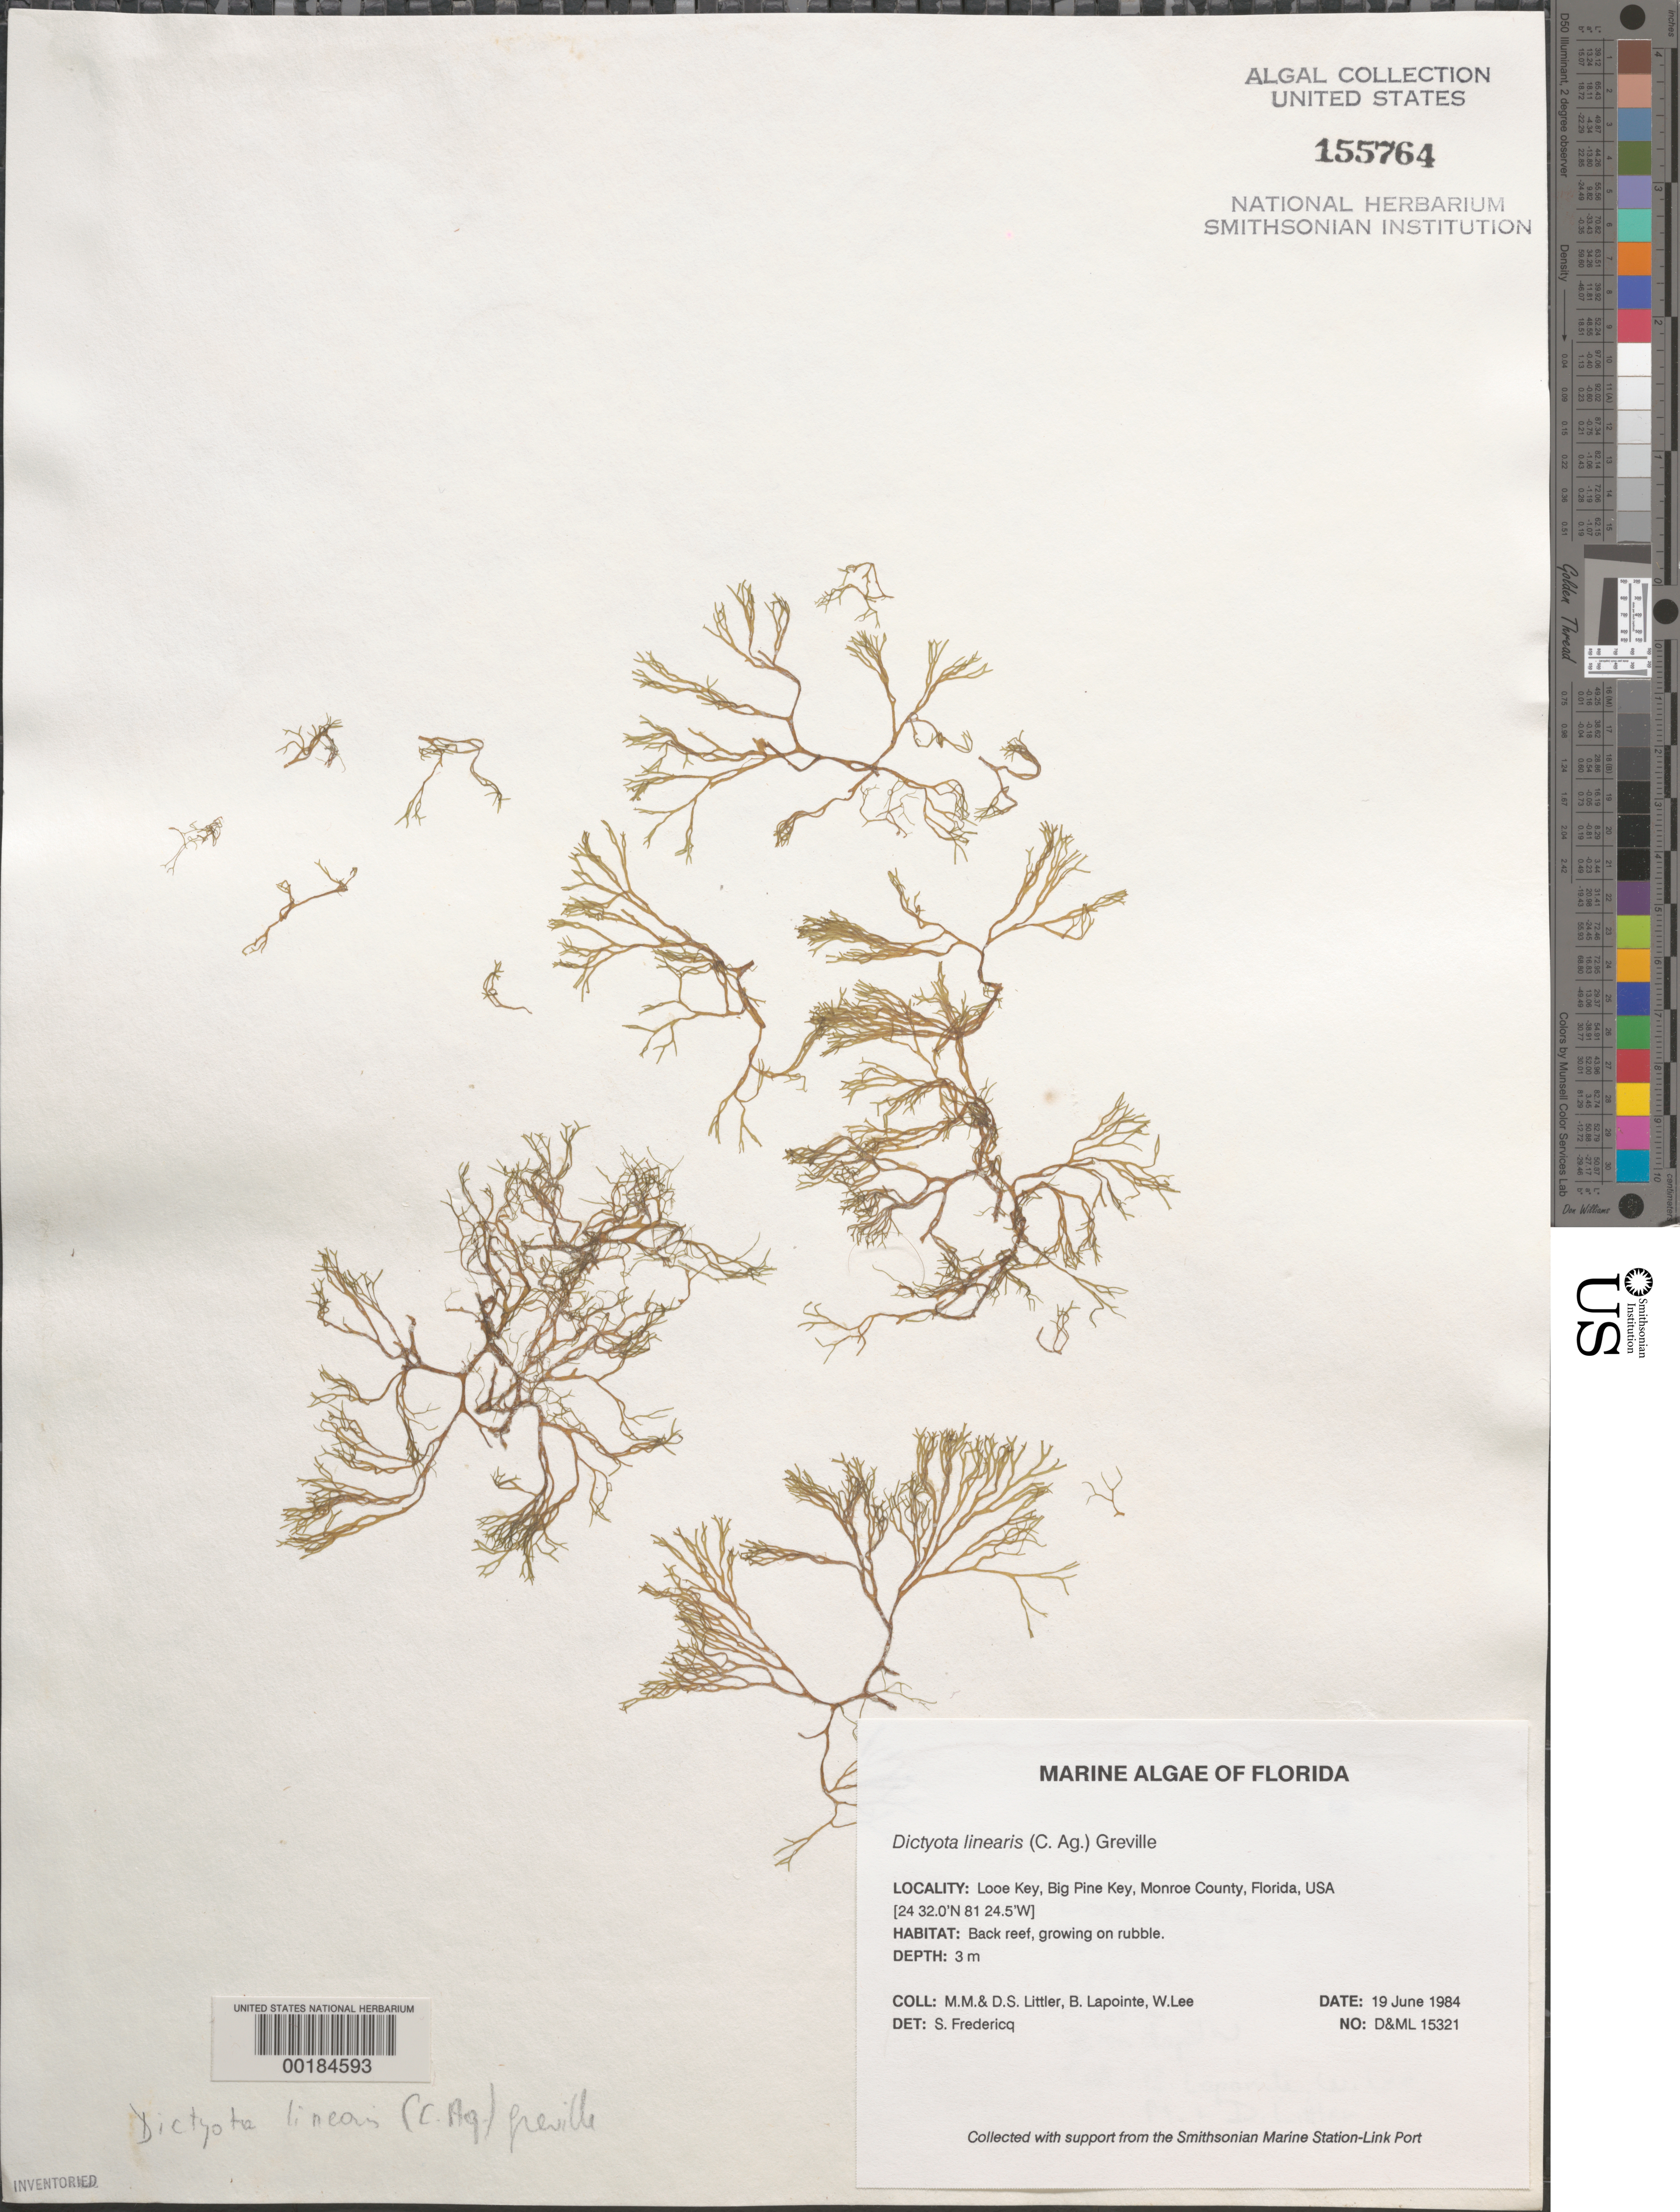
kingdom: Chromista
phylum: Ochrophyta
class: Phaeophyceae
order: Dictyotales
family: Dictyotaceae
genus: Dictyota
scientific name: Dictyota linearis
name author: (C. Agardh) Grev.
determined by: Fredericq, S.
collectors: M. M. Littler, D. S. Littler, B. Lapointe & W. Lee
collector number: D&ML 15321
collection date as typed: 19 Jun 1984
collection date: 1984-06-19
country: United States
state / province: Florida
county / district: Monroe County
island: Looe Key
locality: Looe Key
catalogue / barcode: US 155764